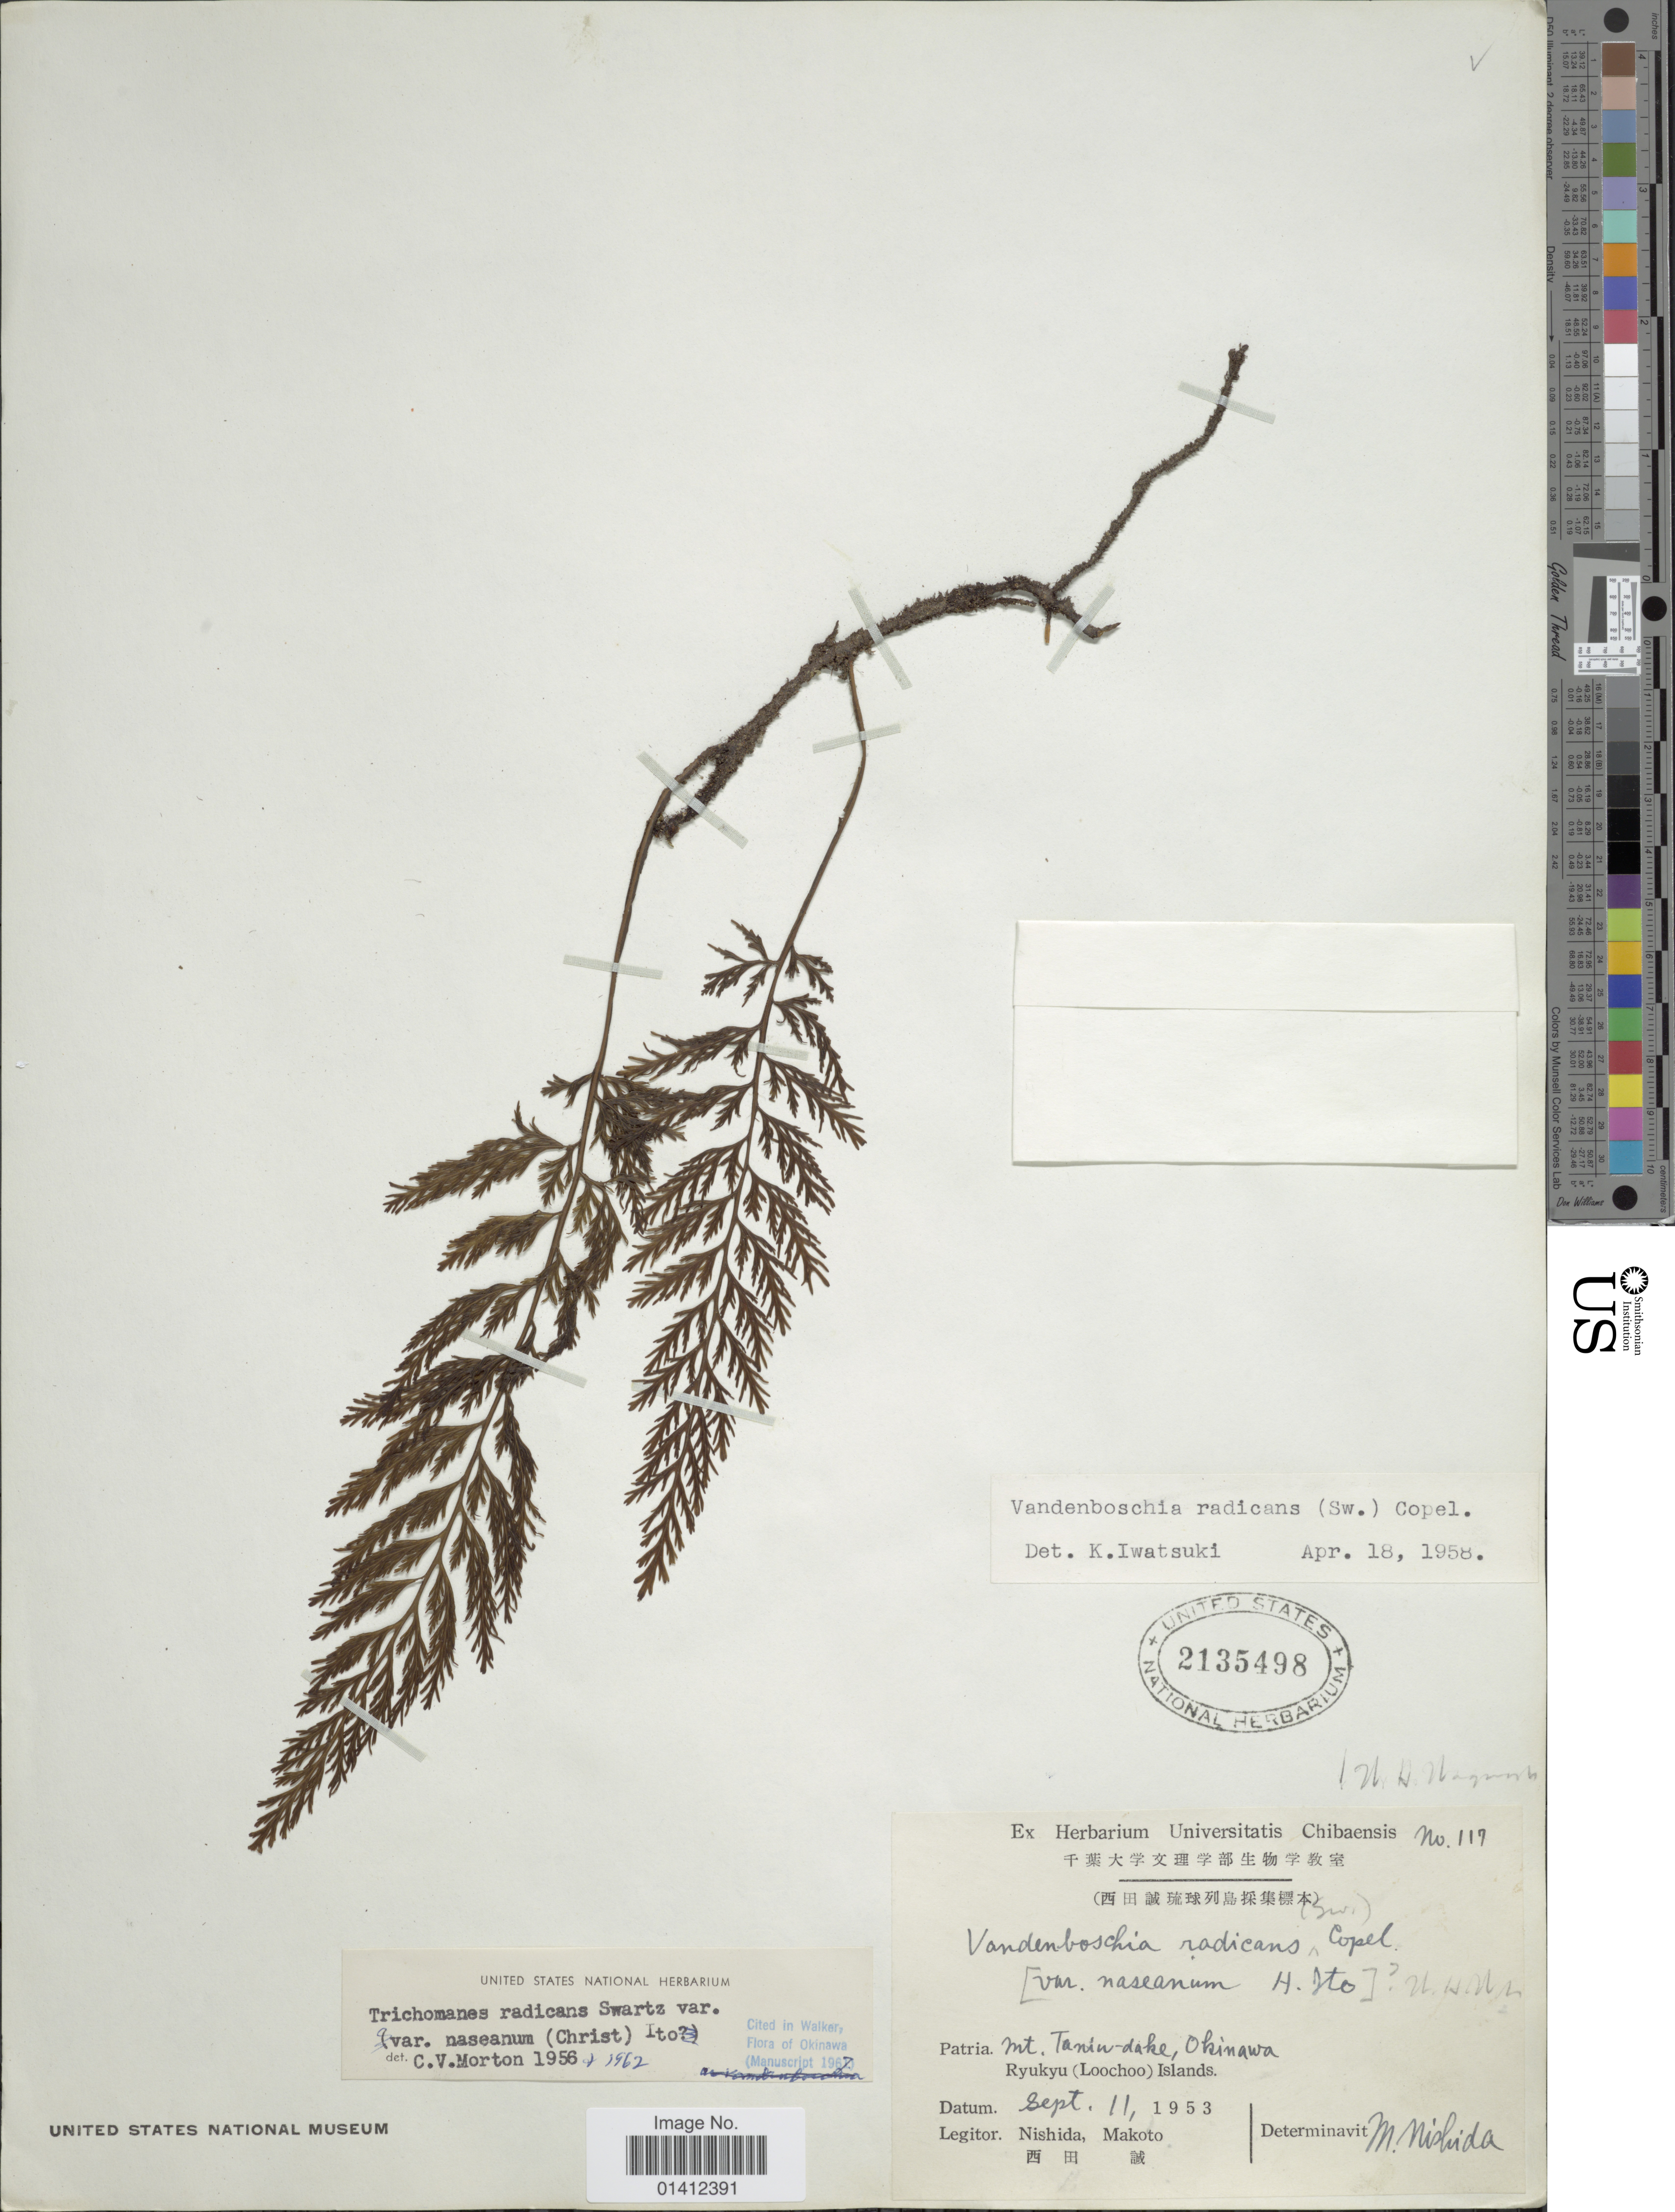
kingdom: Plantae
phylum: Tracheophyta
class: Polypodiopsida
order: Hymenophyllales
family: Hymenophyllaceae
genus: Vandenboschia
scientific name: Vandenboschia radicans var. naseana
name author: (Christ) H. Itô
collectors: M. Nishida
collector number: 117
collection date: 1953-09-11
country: Japan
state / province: Okinawa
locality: Mt Tani-dake, Ryukyu (Loochoo) Islands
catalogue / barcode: US 2135498